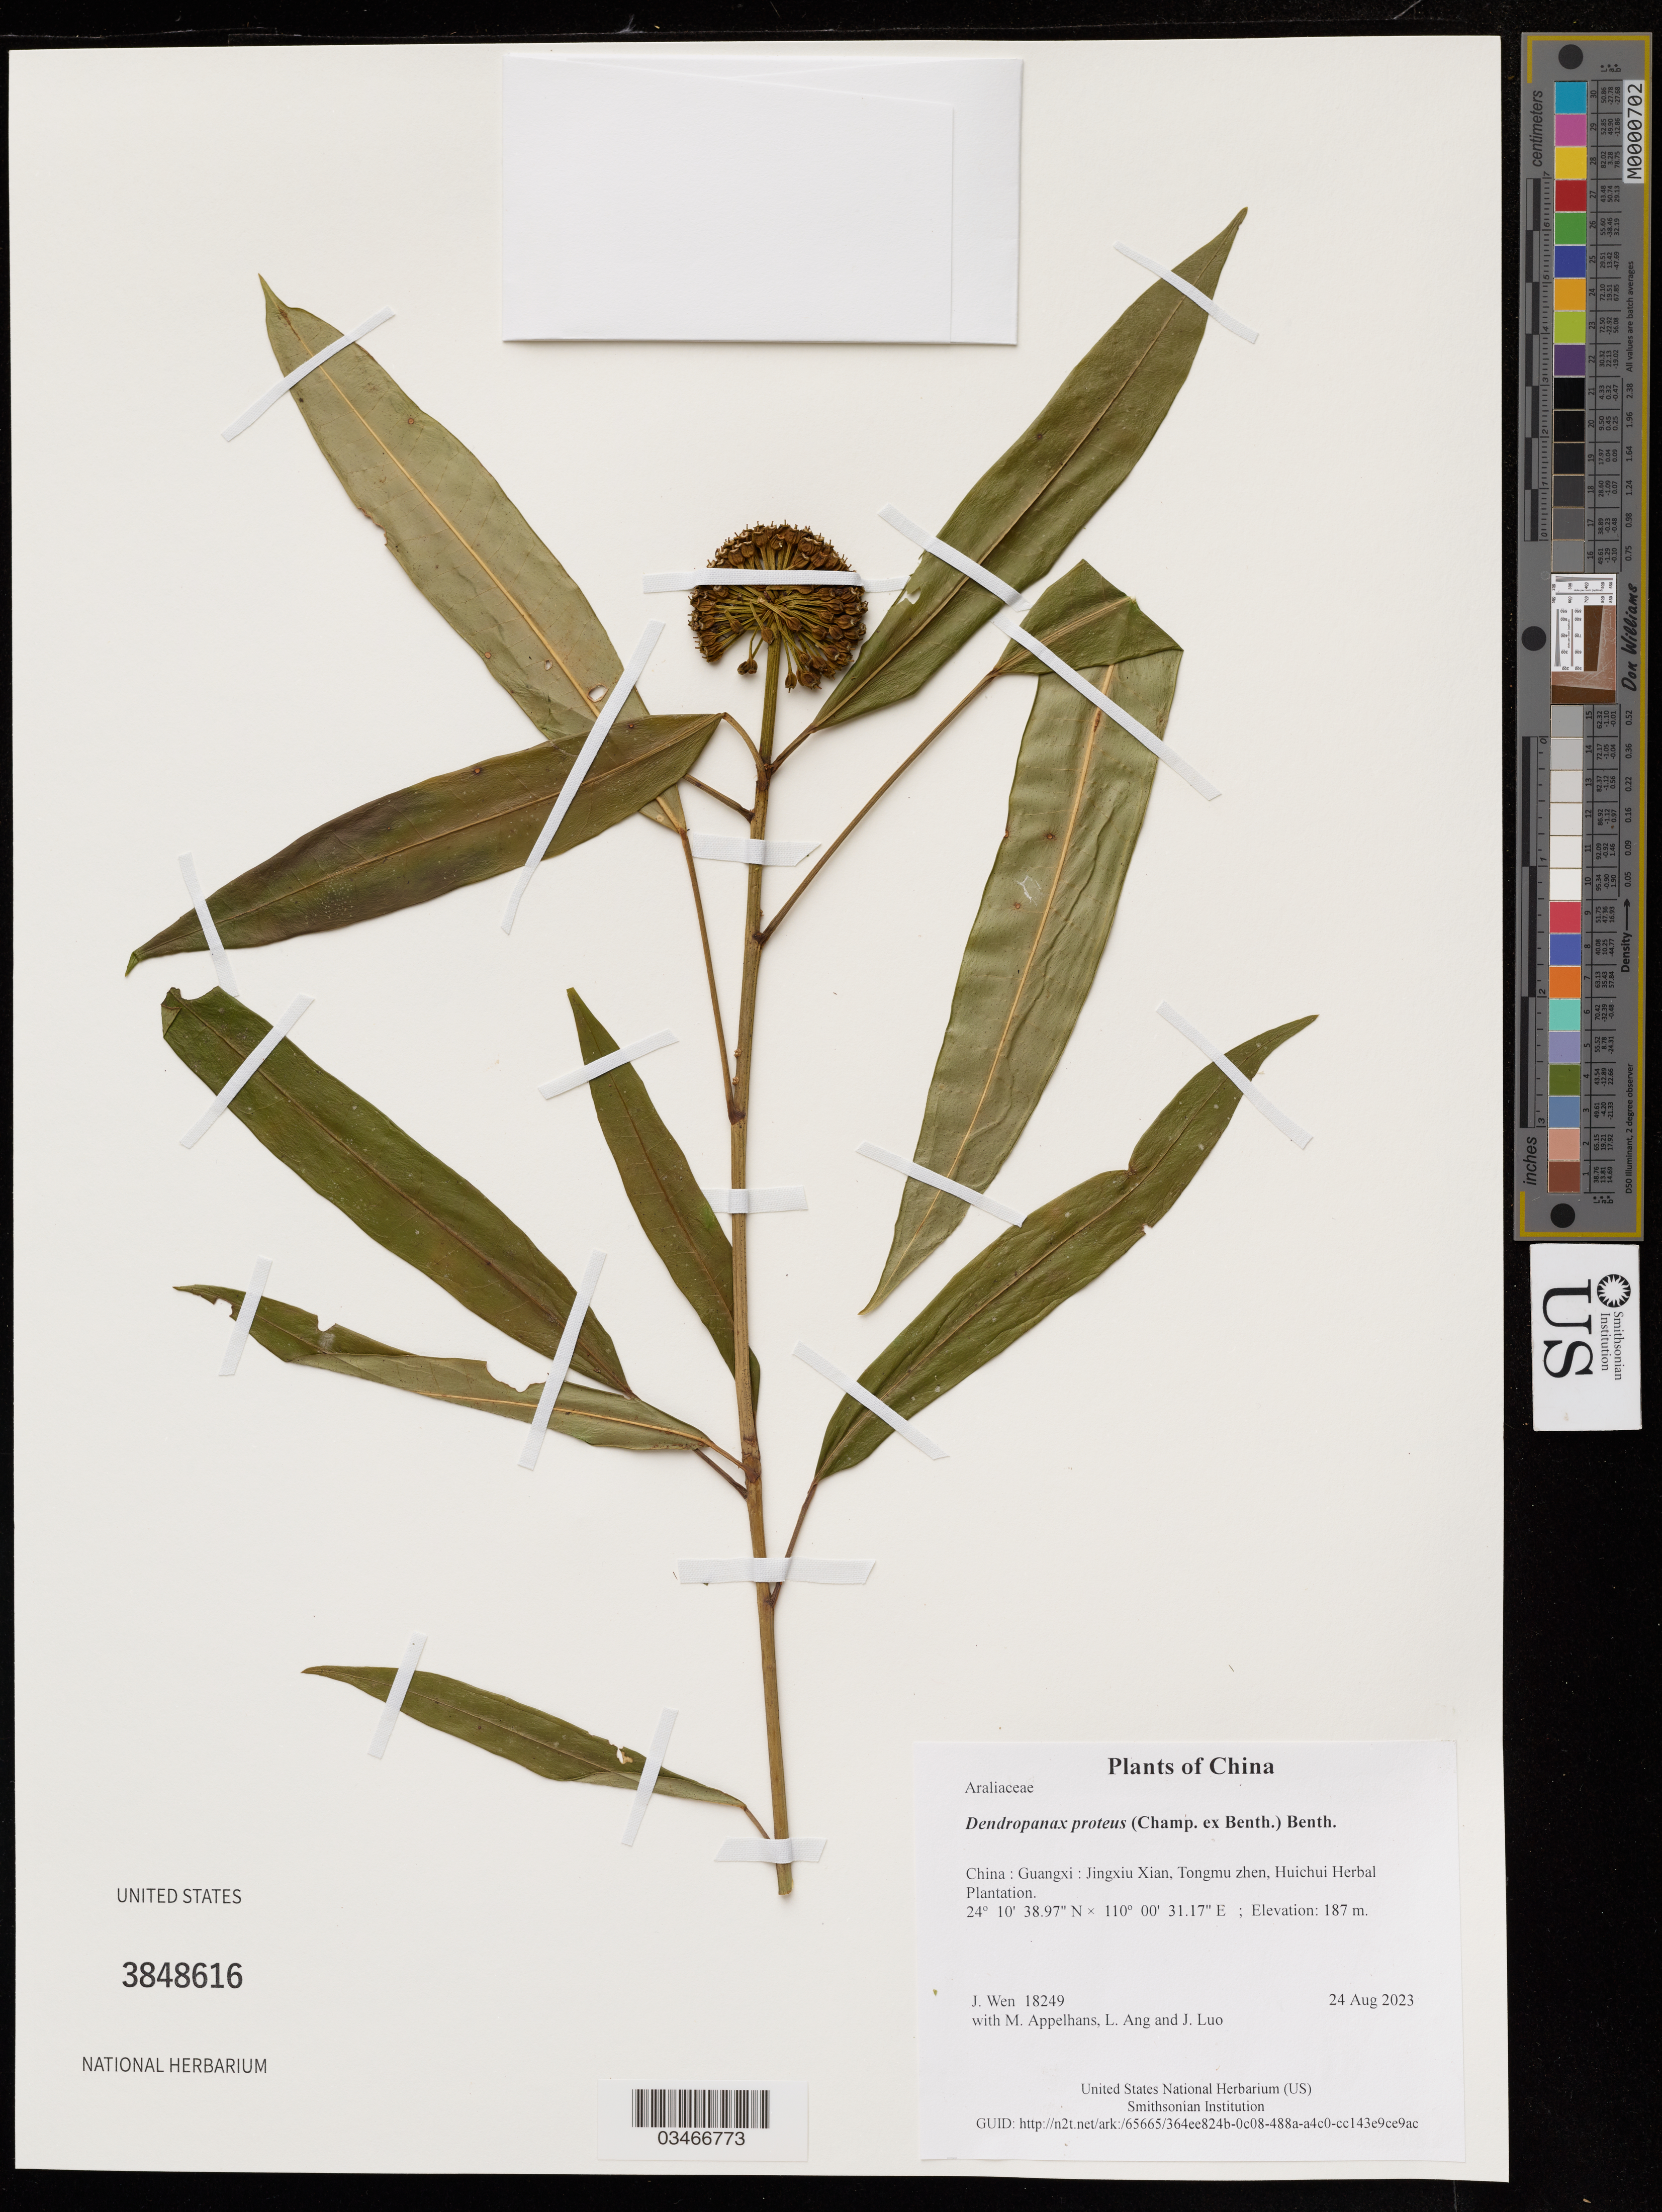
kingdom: Plantae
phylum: Tracheophyta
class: Magnoliopsida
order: Apiales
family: Araliaceae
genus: Dendropanax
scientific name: Dendropanax proteus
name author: (Champ. ex Benth.) Benth.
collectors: J. Wen, M. Appelhans, L. Ang & J. Luo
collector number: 18249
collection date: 2023-08-24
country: China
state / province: Guangxi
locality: Jingxiu Xian, Tongmu zhen, Huichui Herbal Plantation.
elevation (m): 187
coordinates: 24.177491 N, 110.008657 E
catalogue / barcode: US 3848616